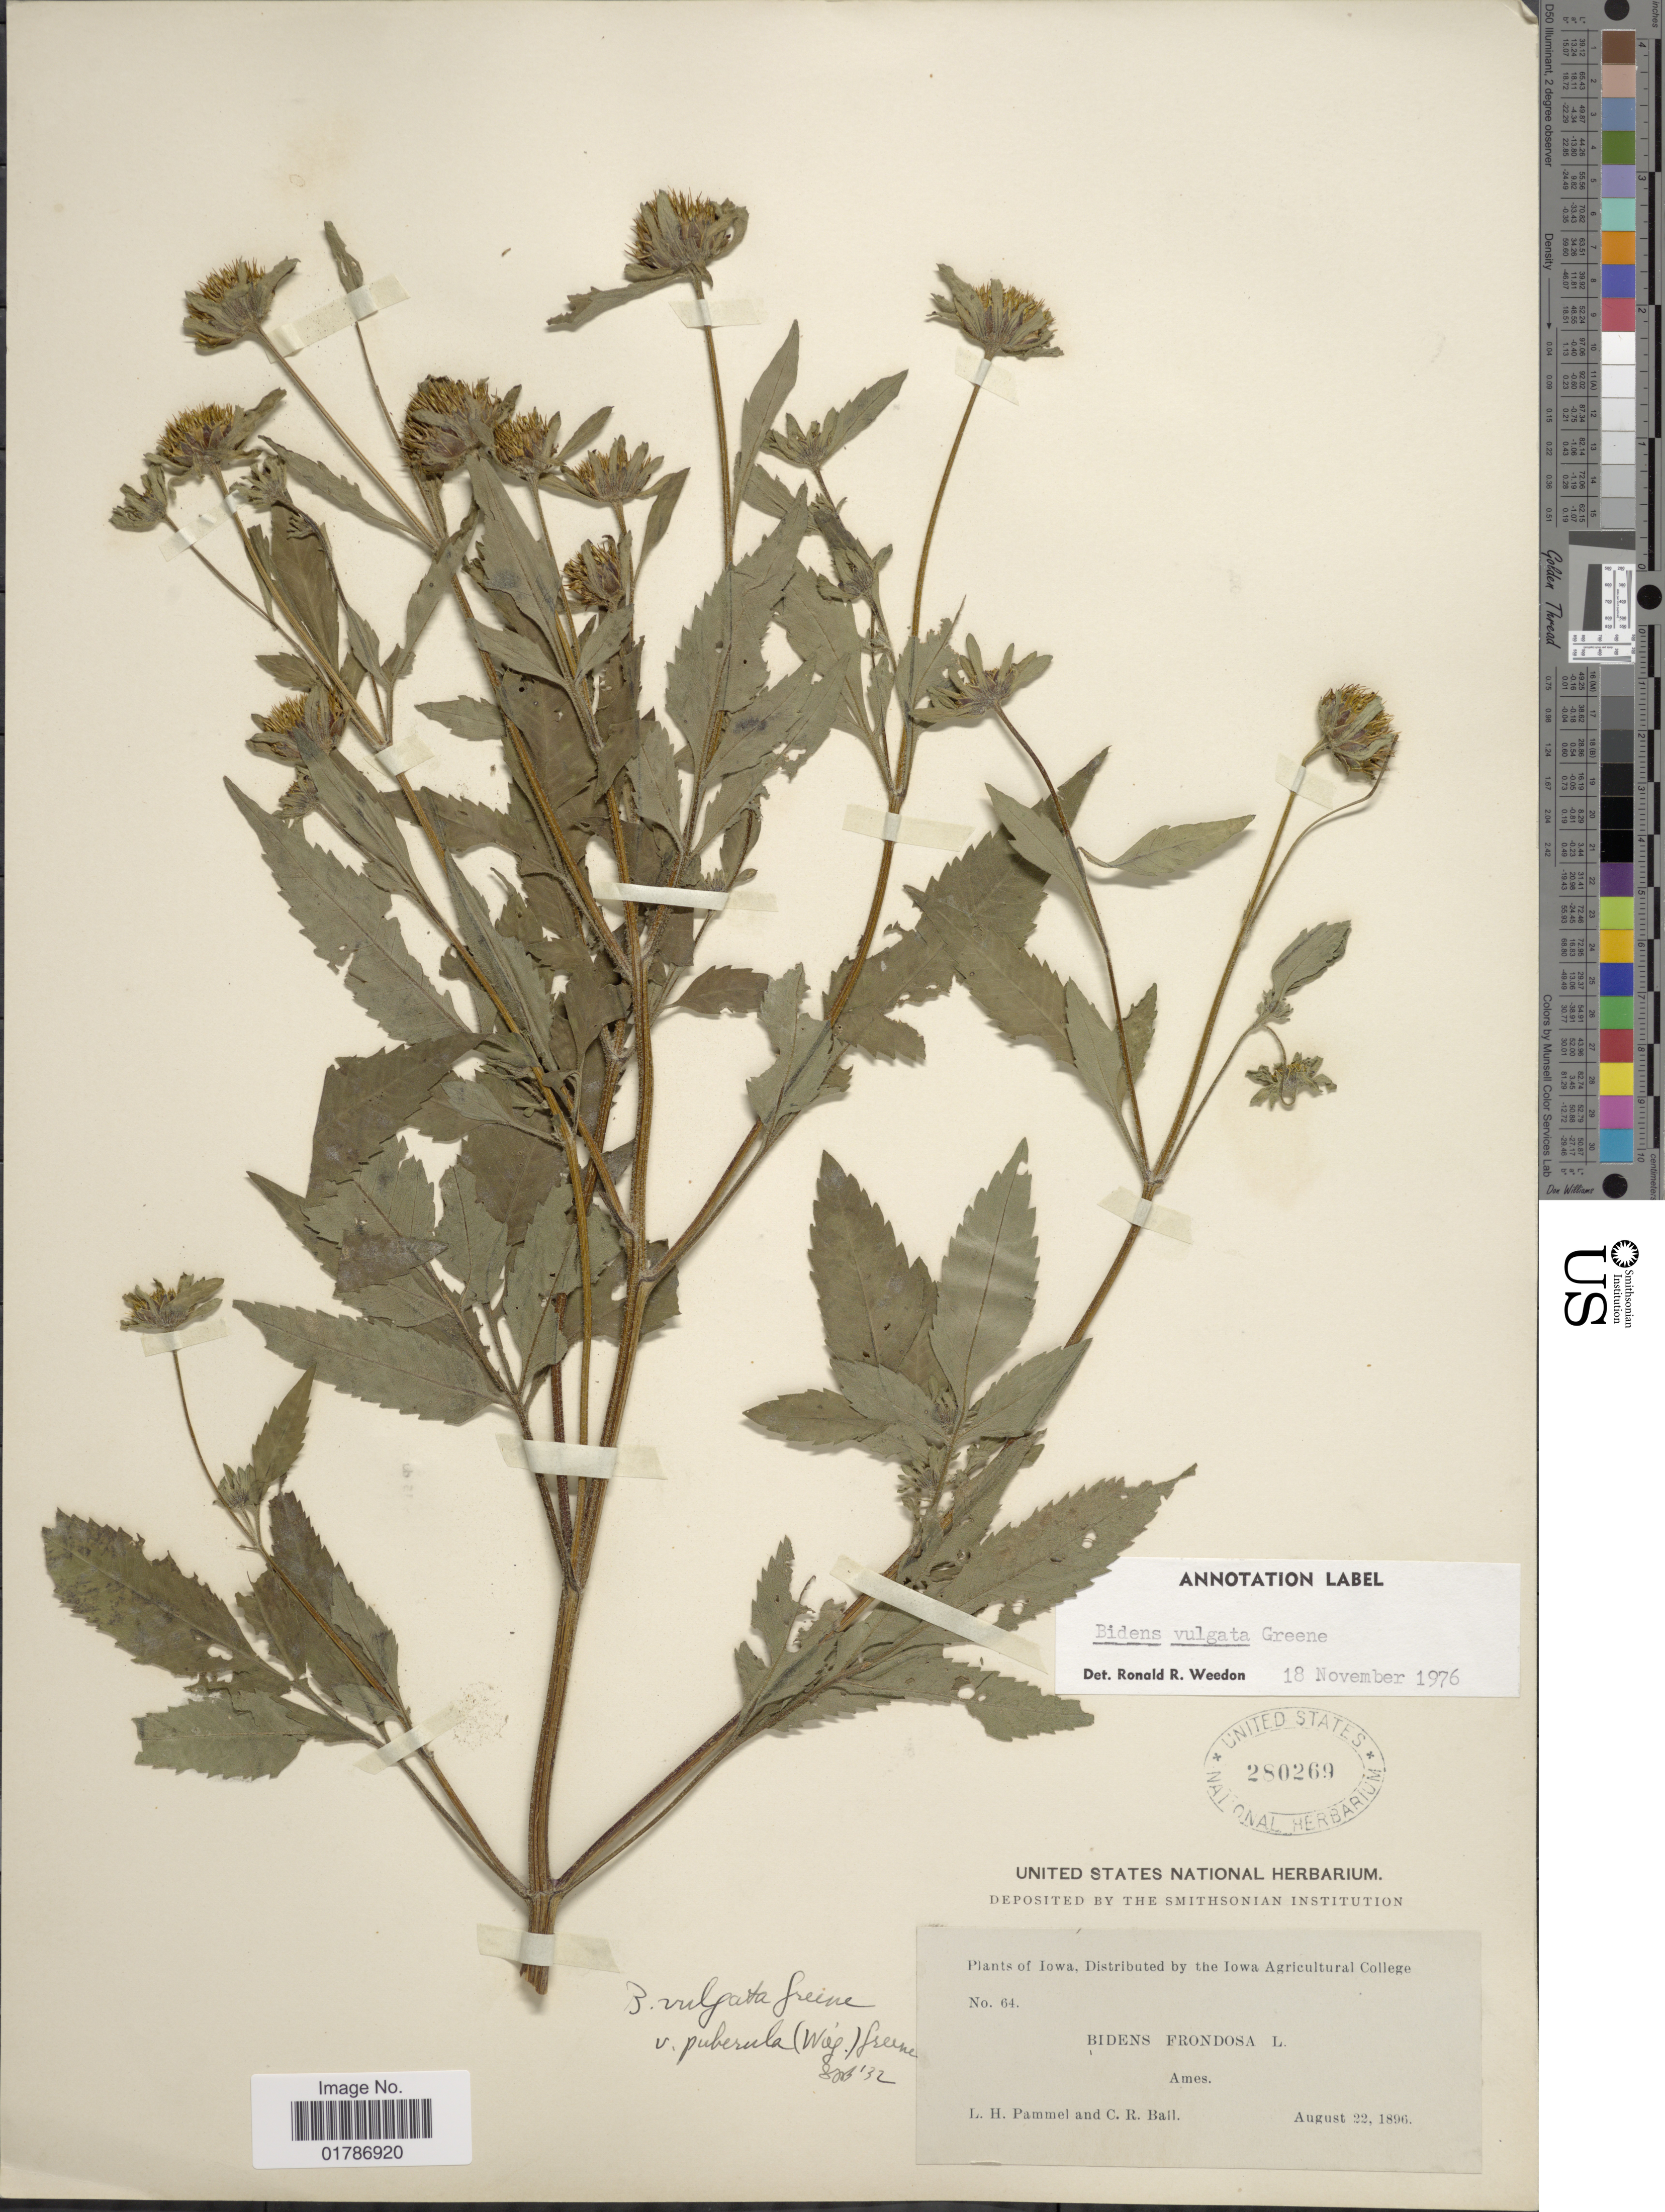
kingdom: Plantae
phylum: Tracheophyta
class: Magnoliopsida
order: Asterales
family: Asteraceae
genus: Bidens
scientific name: Bidens vulgata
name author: Greene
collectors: L. Pammel & C. R. Ball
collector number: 64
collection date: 1896-08-22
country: United States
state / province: Iowa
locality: Ames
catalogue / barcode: US 280269